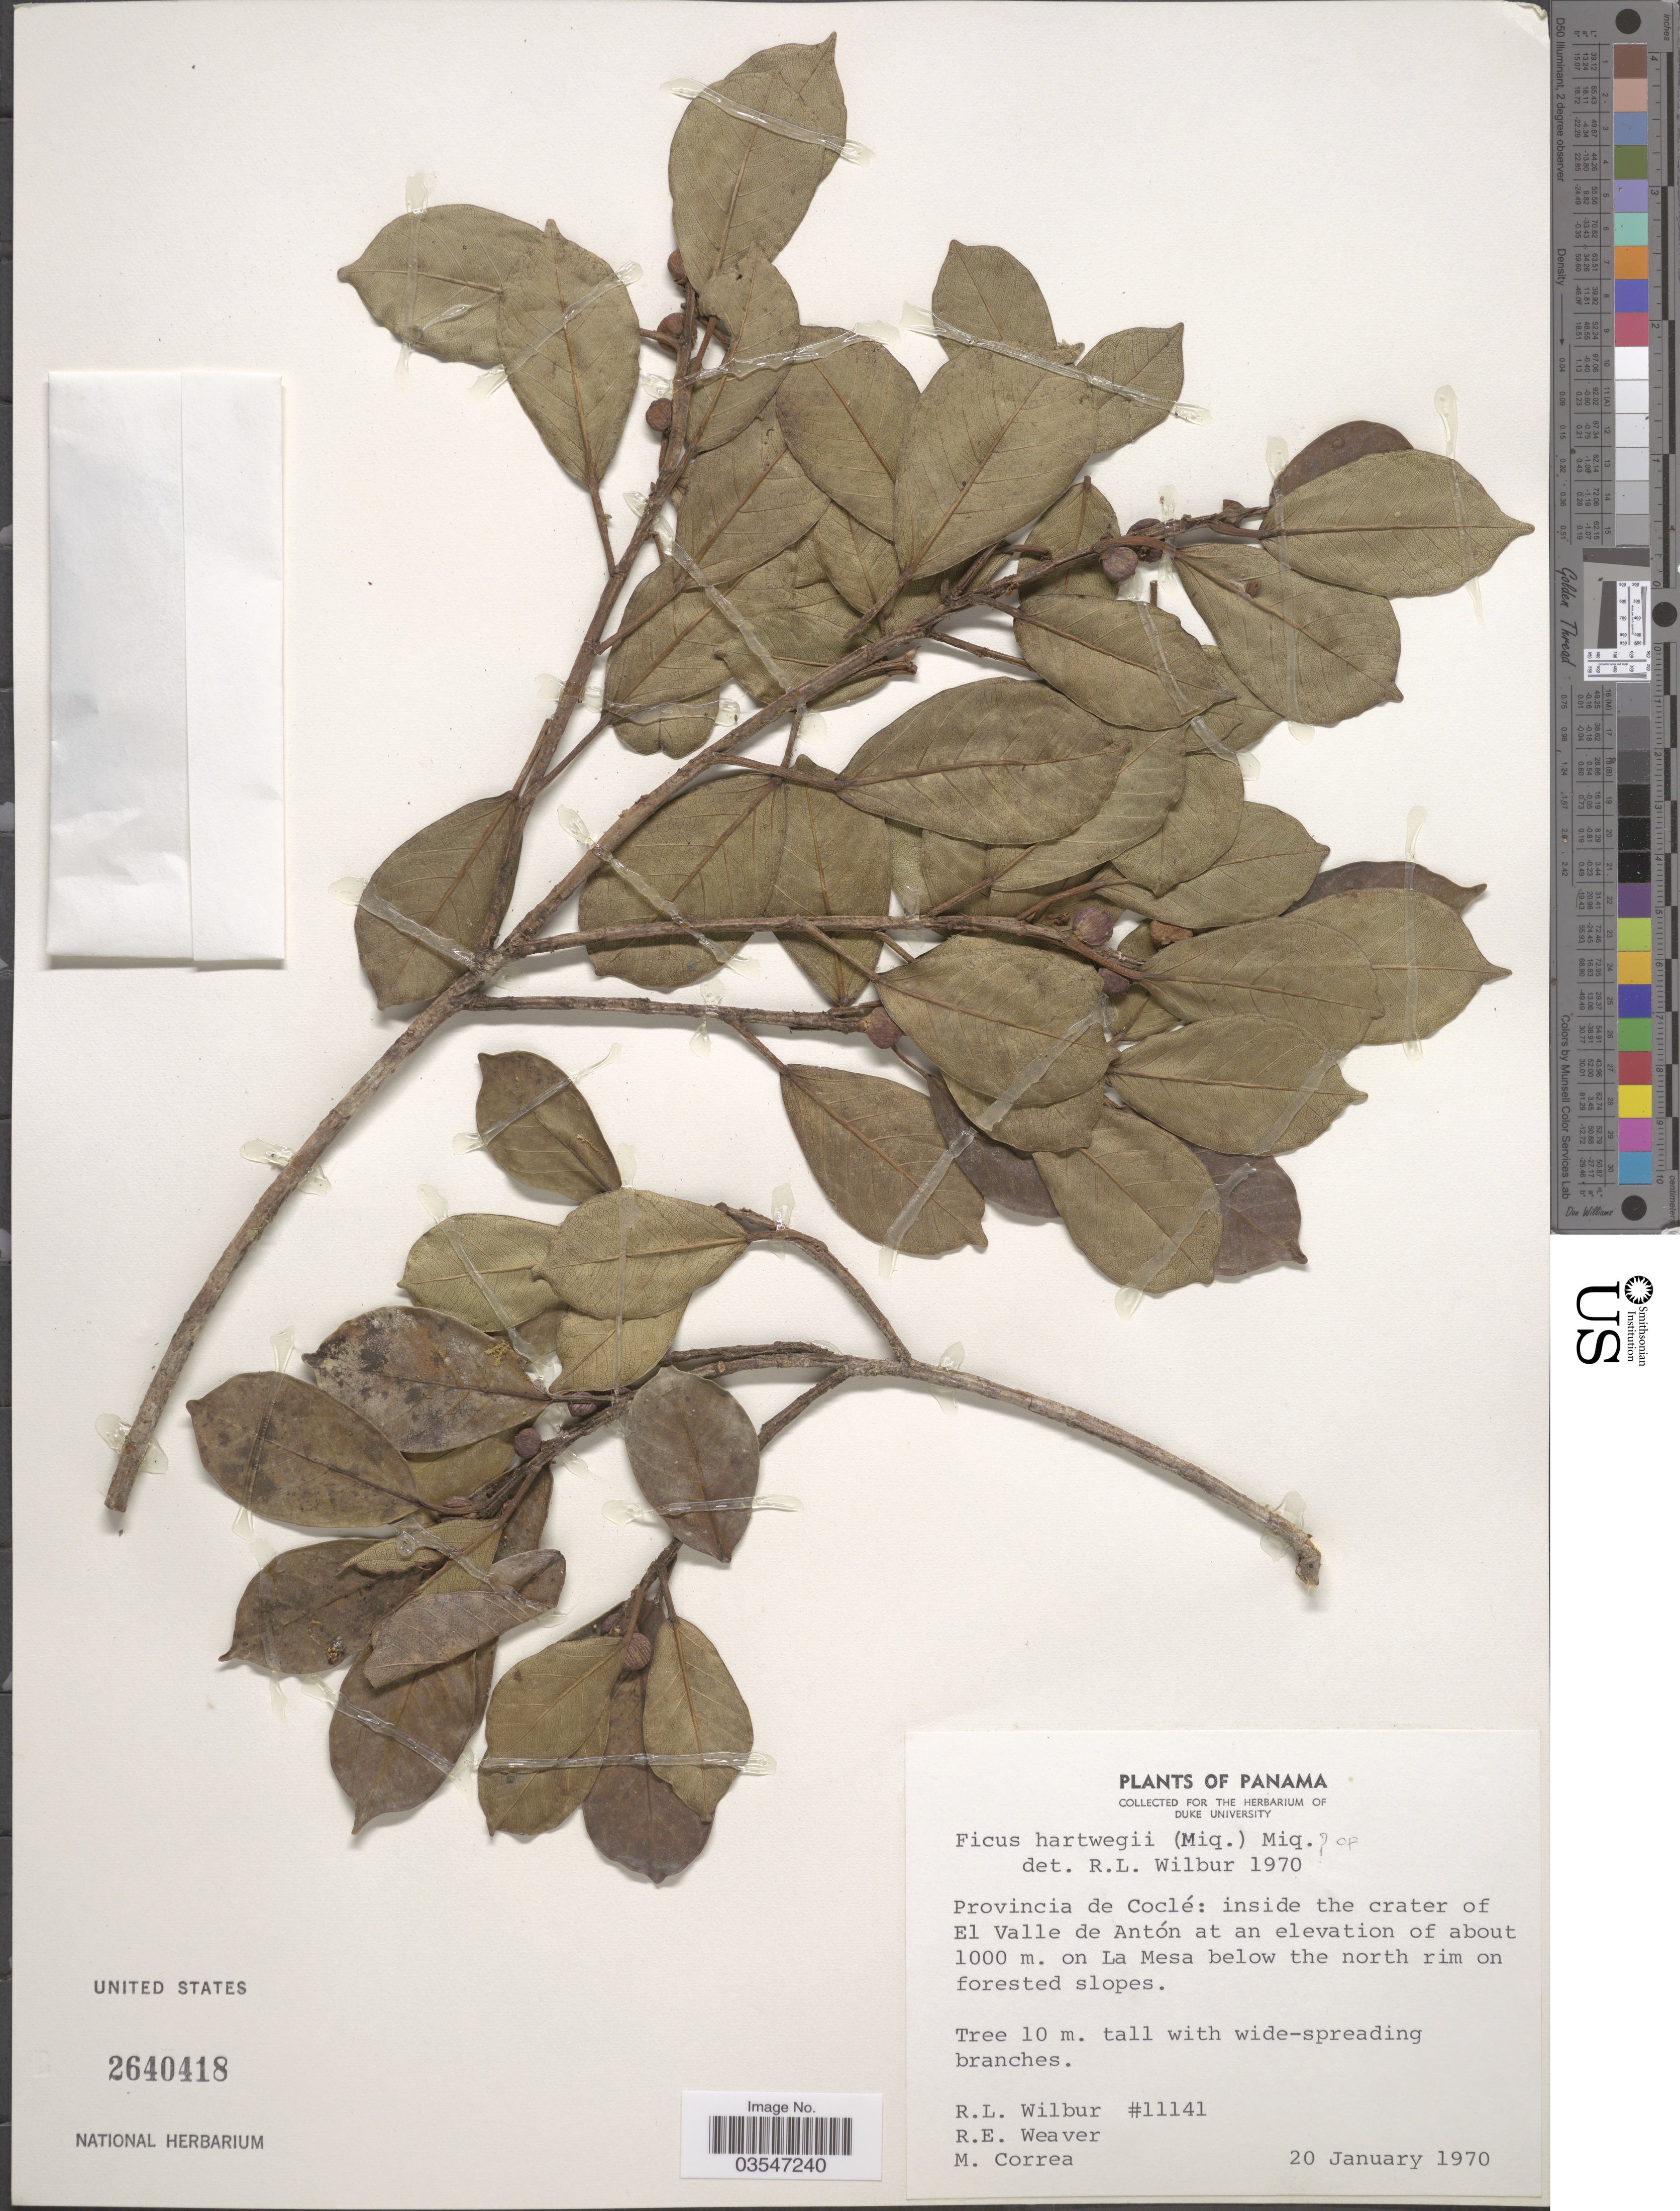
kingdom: Plantae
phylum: Tracheophyta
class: Magnoliopsida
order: Rosales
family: Moraceae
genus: Ficus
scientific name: Ficus hartwegii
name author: (Miq.) Miq.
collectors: R. L. Wilbur, R. E. Weaver & M. Correa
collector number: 11141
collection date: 1970-01-20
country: Panama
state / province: Cocle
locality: Provincia de Coclé: inside the crater of El Valle de Antón. On La Mesa below the north rim on forested slopes.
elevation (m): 1000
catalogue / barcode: US 2640418